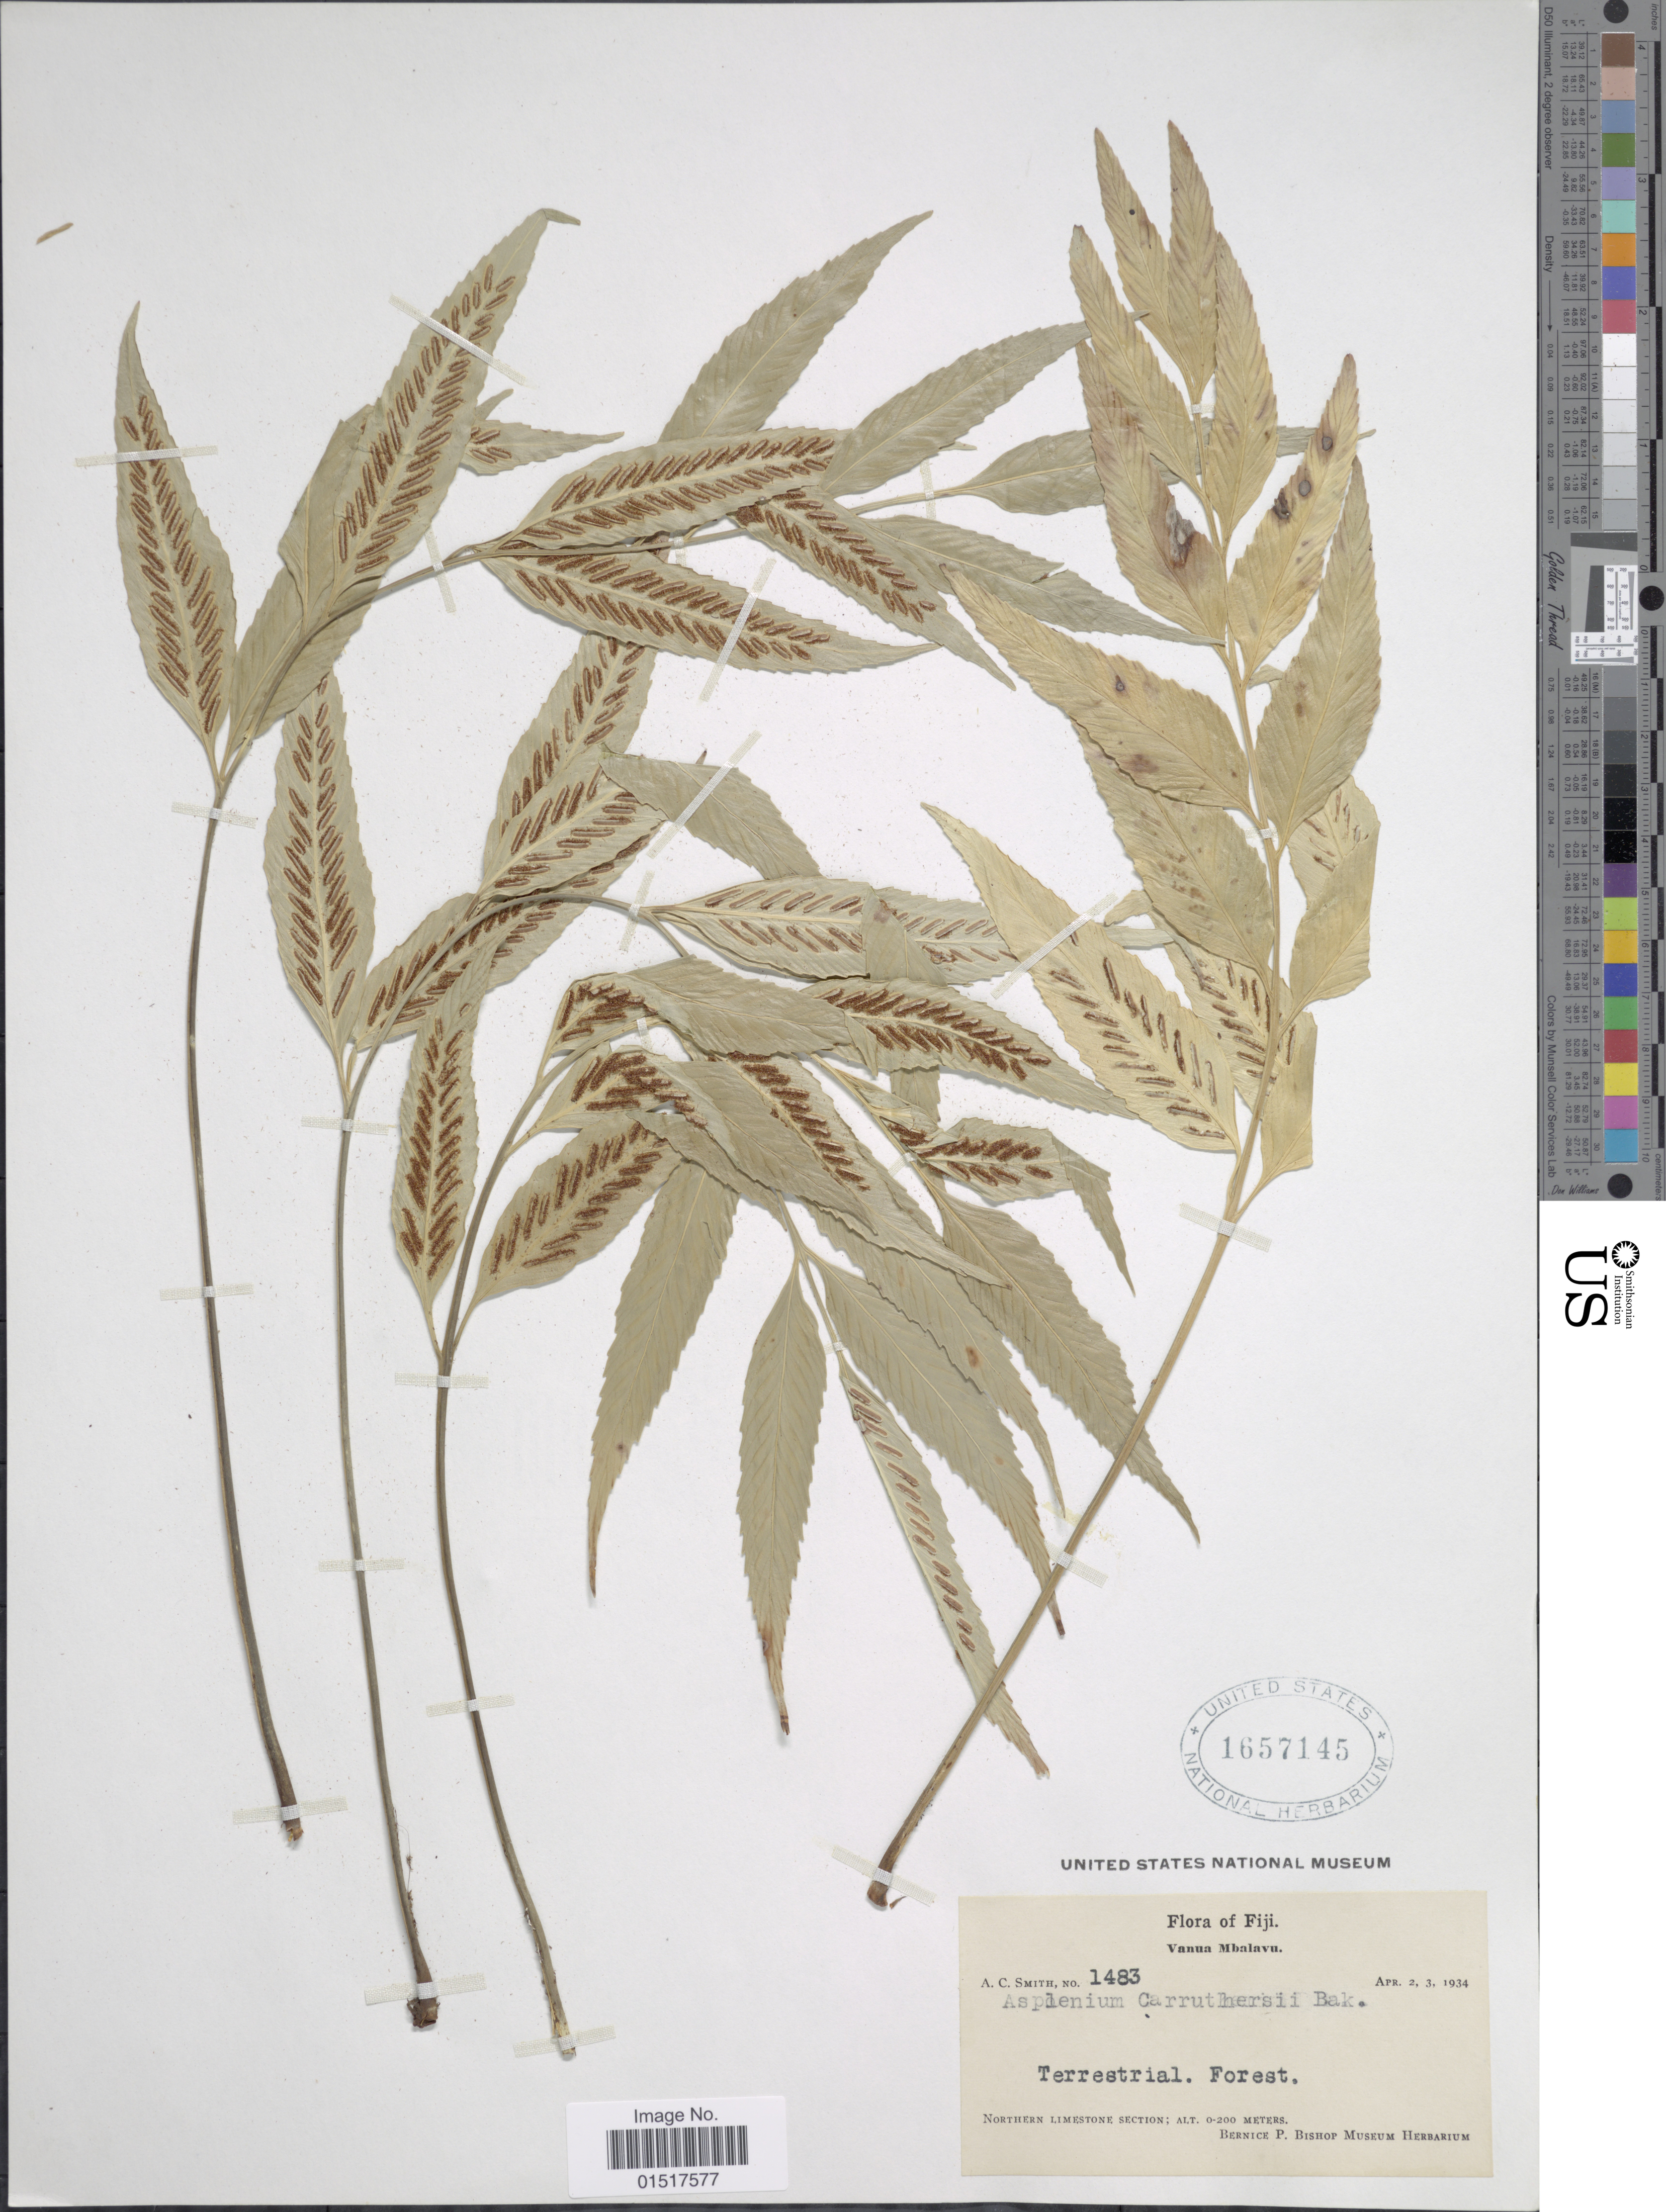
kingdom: Plantae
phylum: Tracheophyta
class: Polypodiopsida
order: Polypodiales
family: Aspleniaceae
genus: Asplenium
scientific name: Asplenium carruthersii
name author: Baker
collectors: A. C. Smith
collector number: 1483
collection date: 1934-04-02/1934-04-03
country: Fiji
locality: Vanua Mbalavu. Northern limestone section.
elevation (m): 0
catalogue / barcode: US 1657145